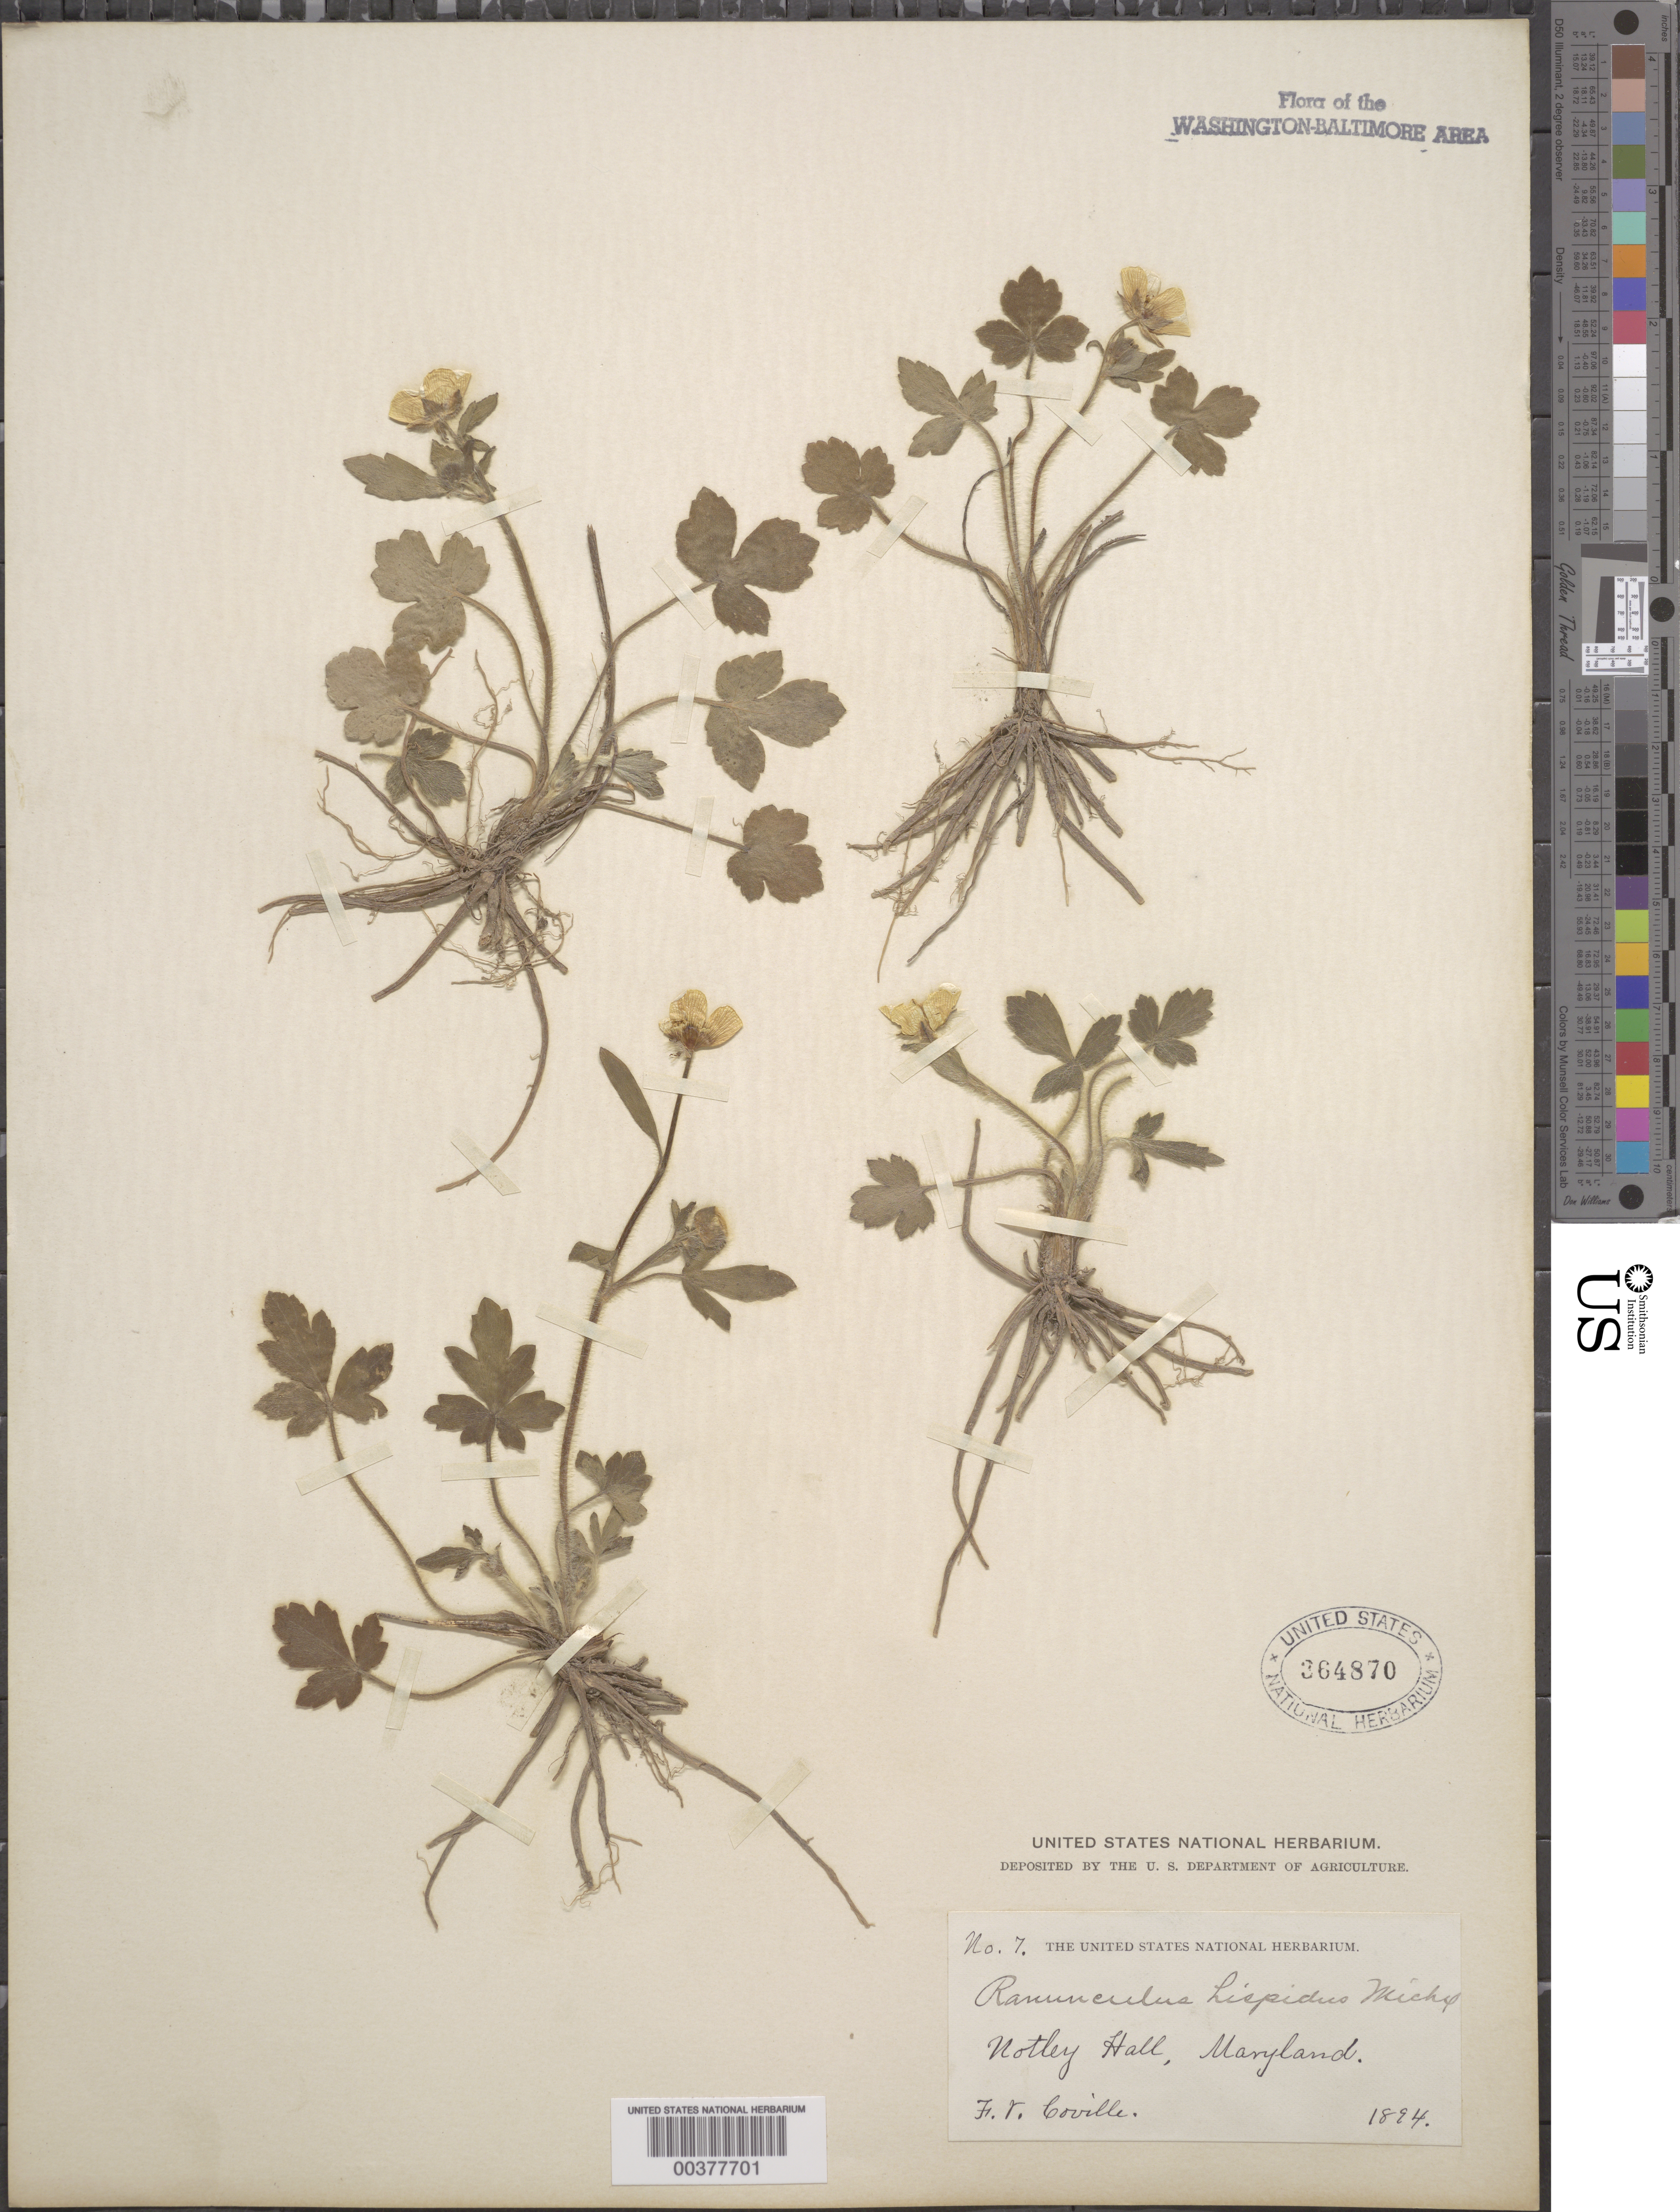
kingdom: Plantae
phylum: Tracheophyta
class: Magnoliopsida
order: Ranunculales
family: Ranunculaceae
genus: Ranunculus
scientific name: Ranunculus hispidus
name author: Michx.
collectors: F. V. Coville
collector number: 7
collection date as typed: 1894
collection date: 1894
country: United States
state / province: Maryland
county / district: Prince George's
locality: Notley Hall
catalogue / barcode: US 364870